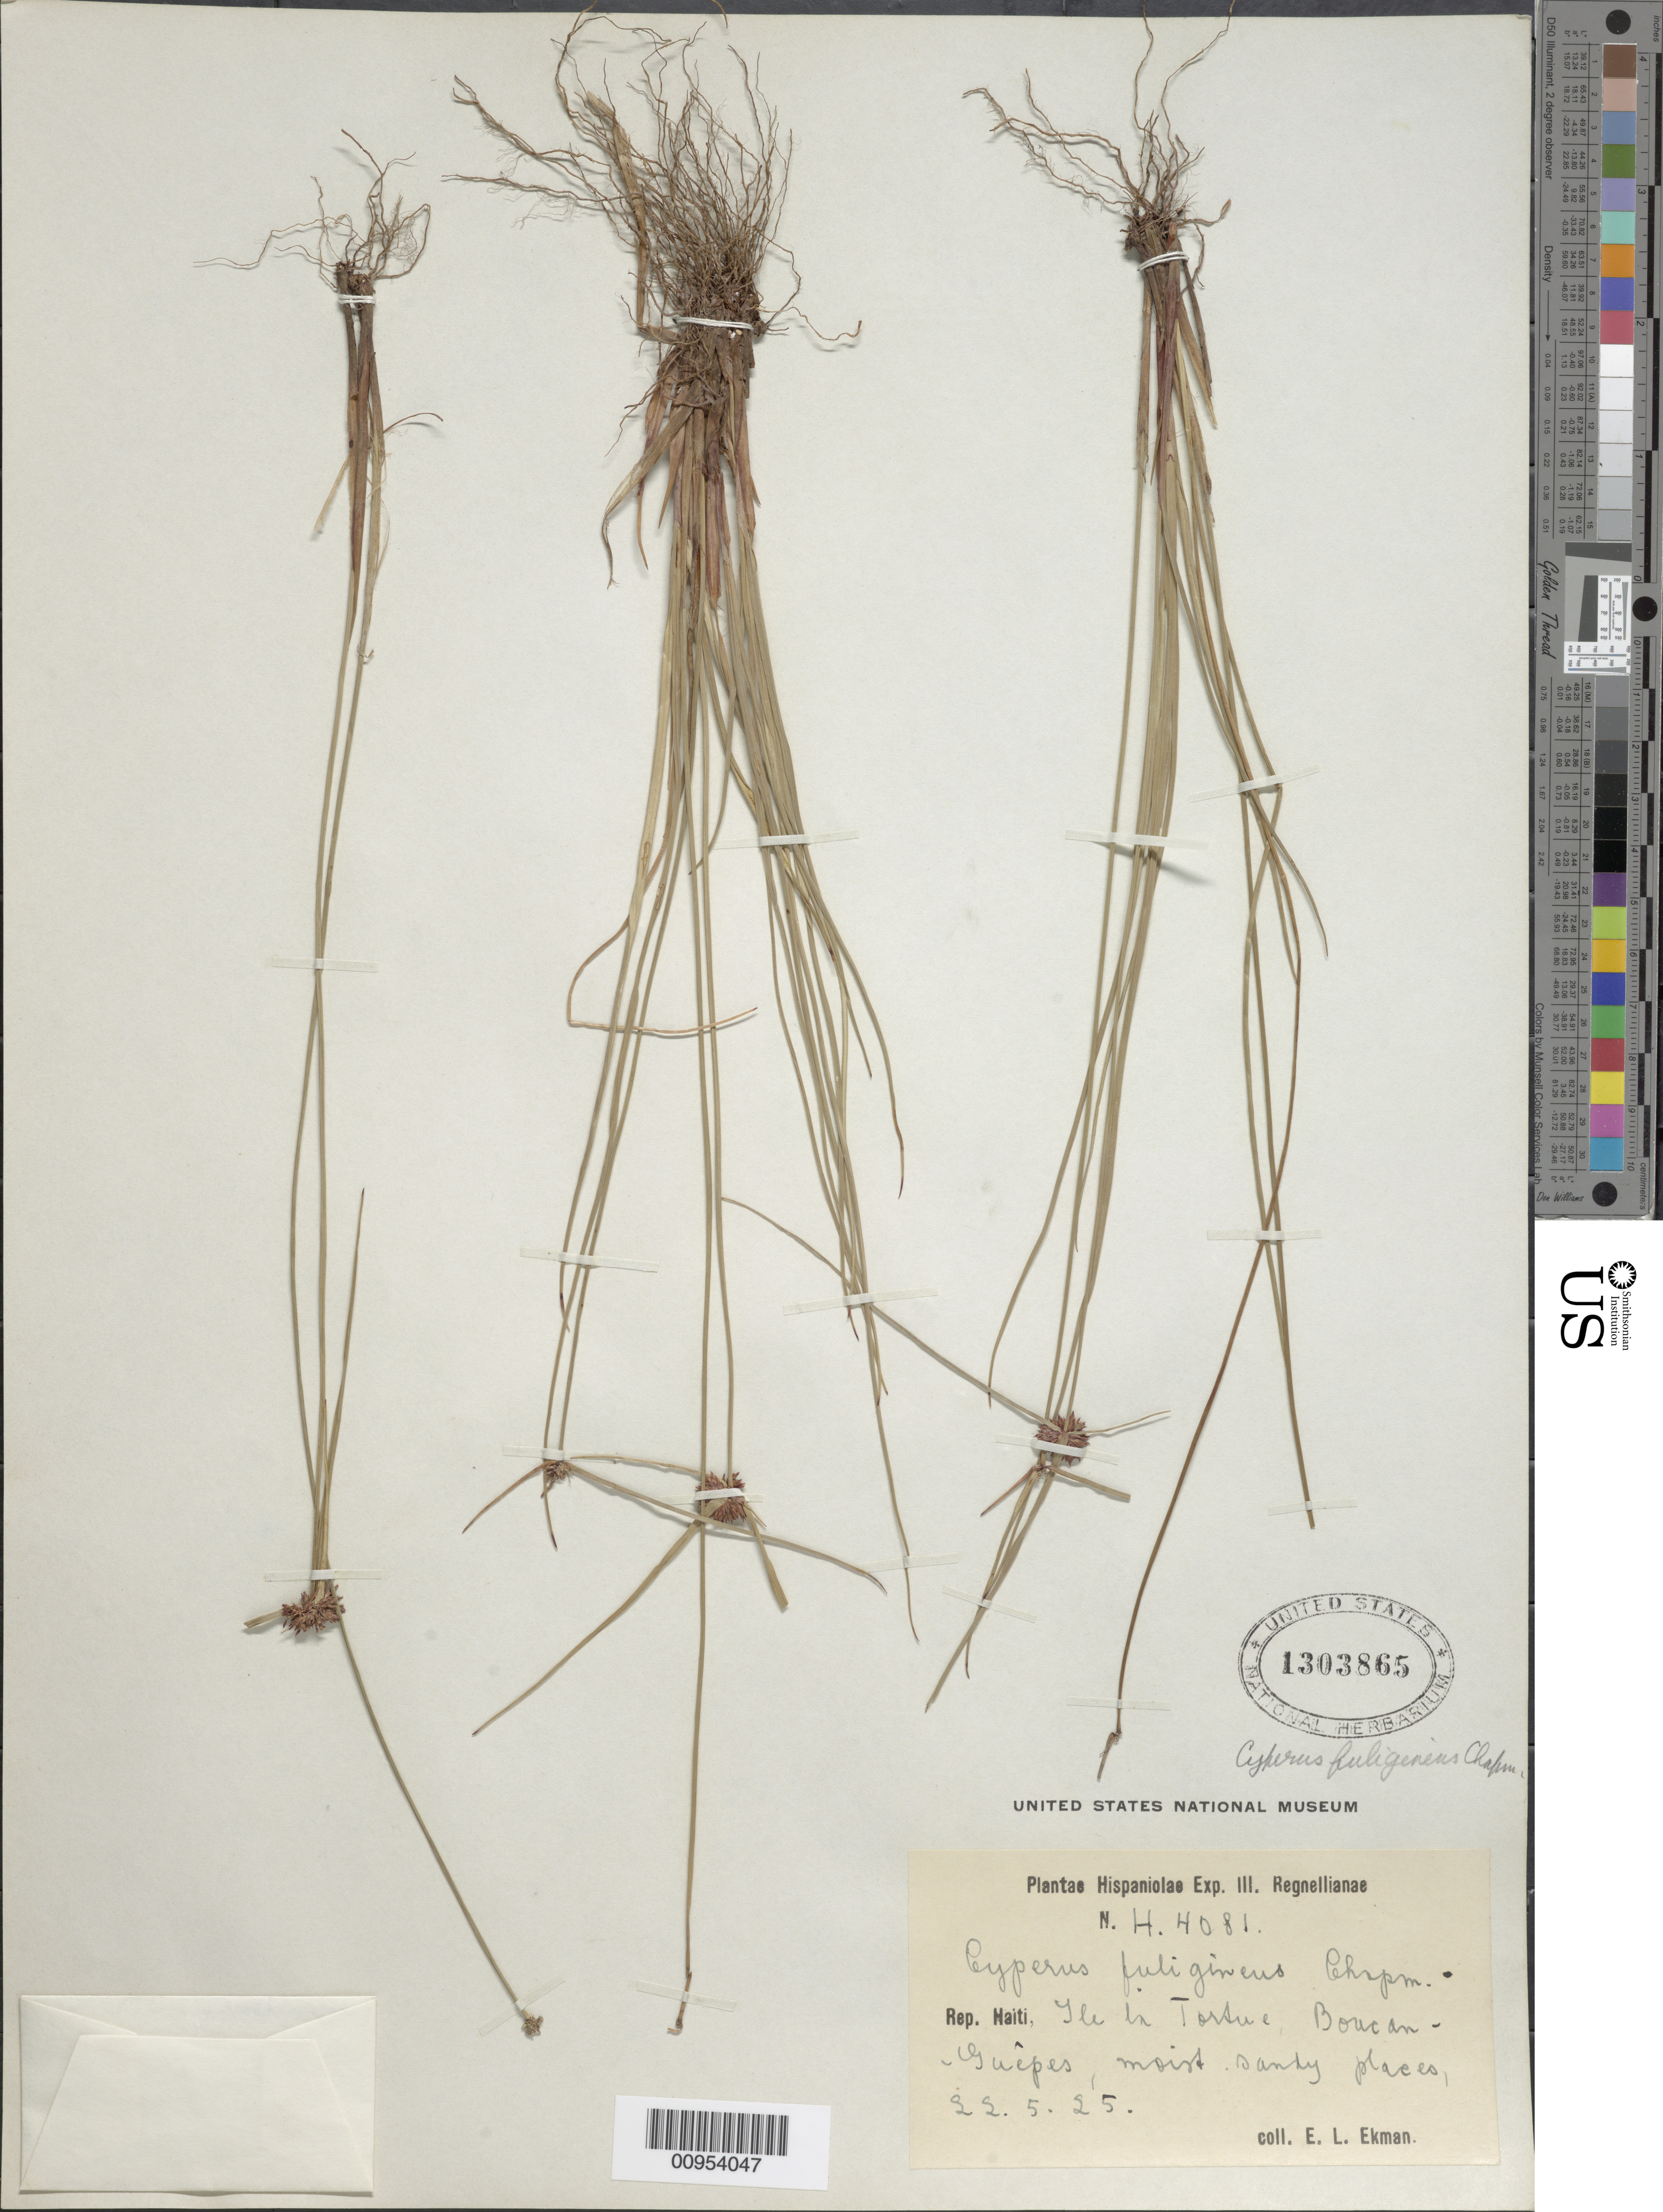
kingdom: Plantae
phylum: Tracheophyta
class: Liliopsida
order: Poales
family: Cyperaceae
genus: Cyperus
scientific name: Cyperus fuligineus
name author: Chapm.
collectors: E. L. Ekman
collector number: H 4081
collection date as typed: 22 May 1925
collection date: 1925-05-22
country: Haiti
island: Ile la Tortue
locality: Boucan-Guêpes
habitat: Moist sandy places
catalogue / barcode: US 1303865